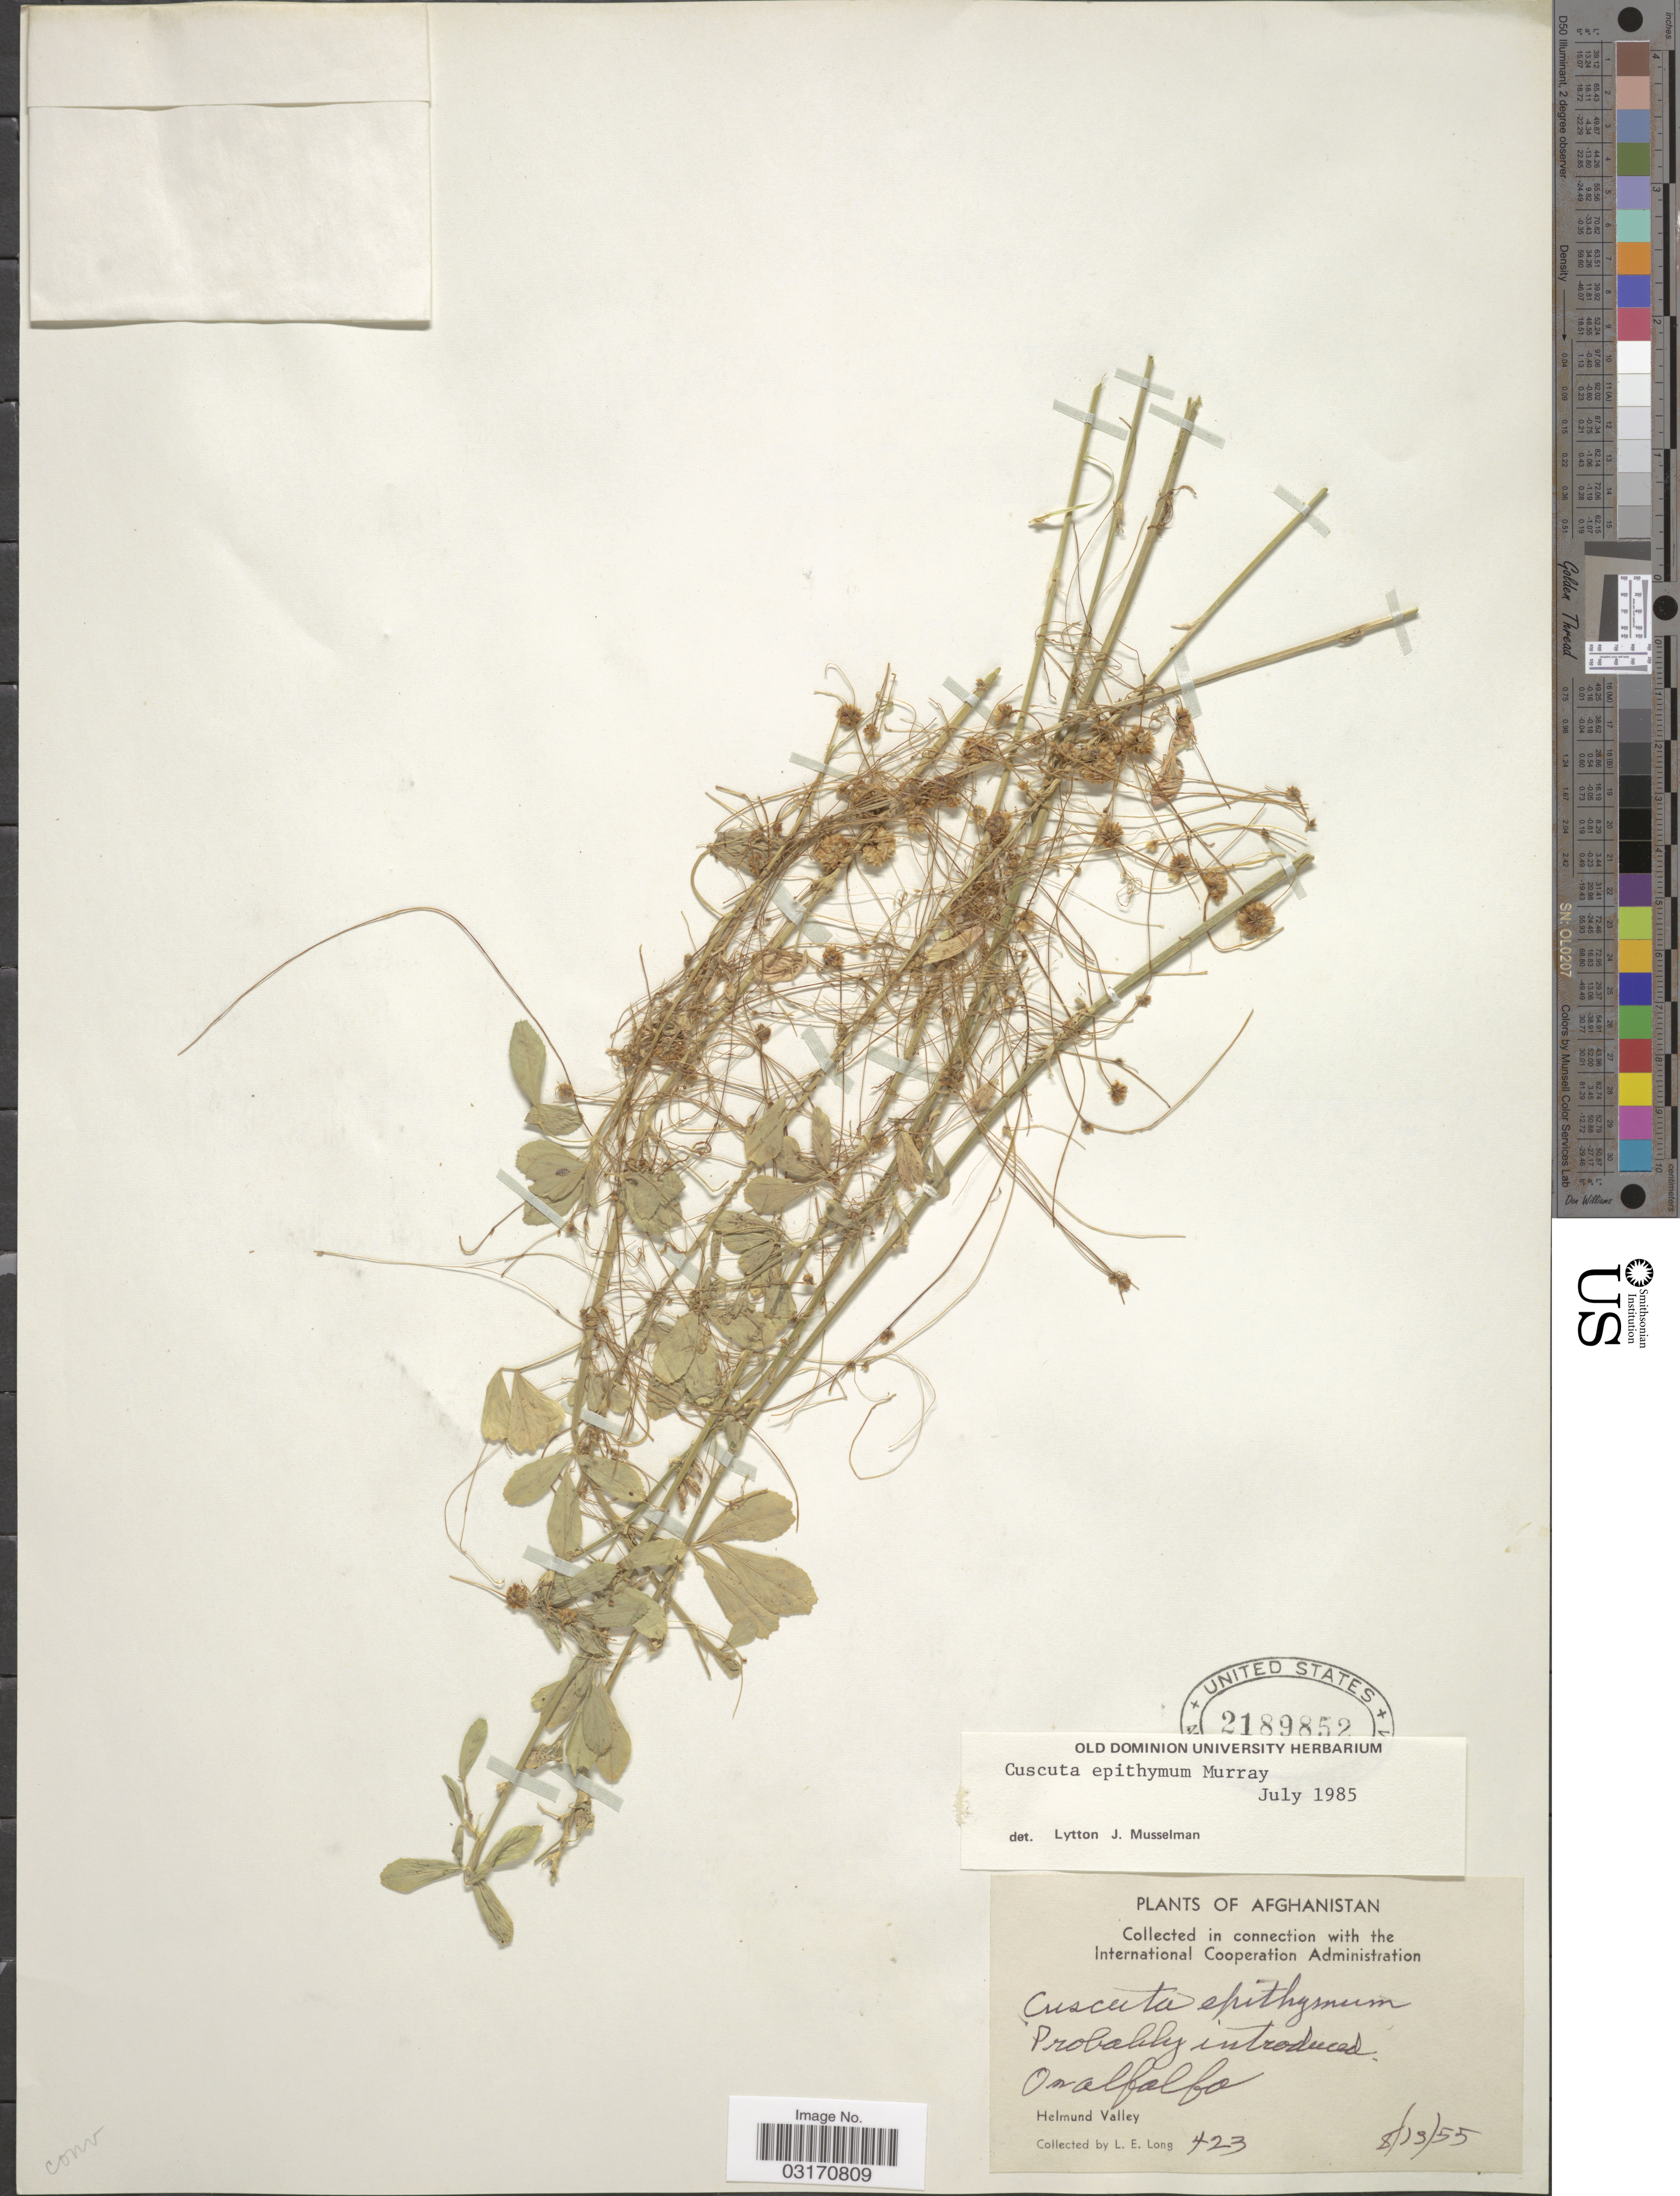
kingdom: Plantae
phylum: Tracheophyta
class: Magnoliopsida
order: Solanales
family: Convolvulaceae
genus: Cuscuta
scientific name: Cuscuta europaea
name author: L.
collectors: L. E. Long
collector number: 423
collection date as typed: Transcribed d/m/y: 13/8/55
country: Afghanistan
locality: On Alfalfa. Helmund Valley.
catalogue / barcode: US 2189852